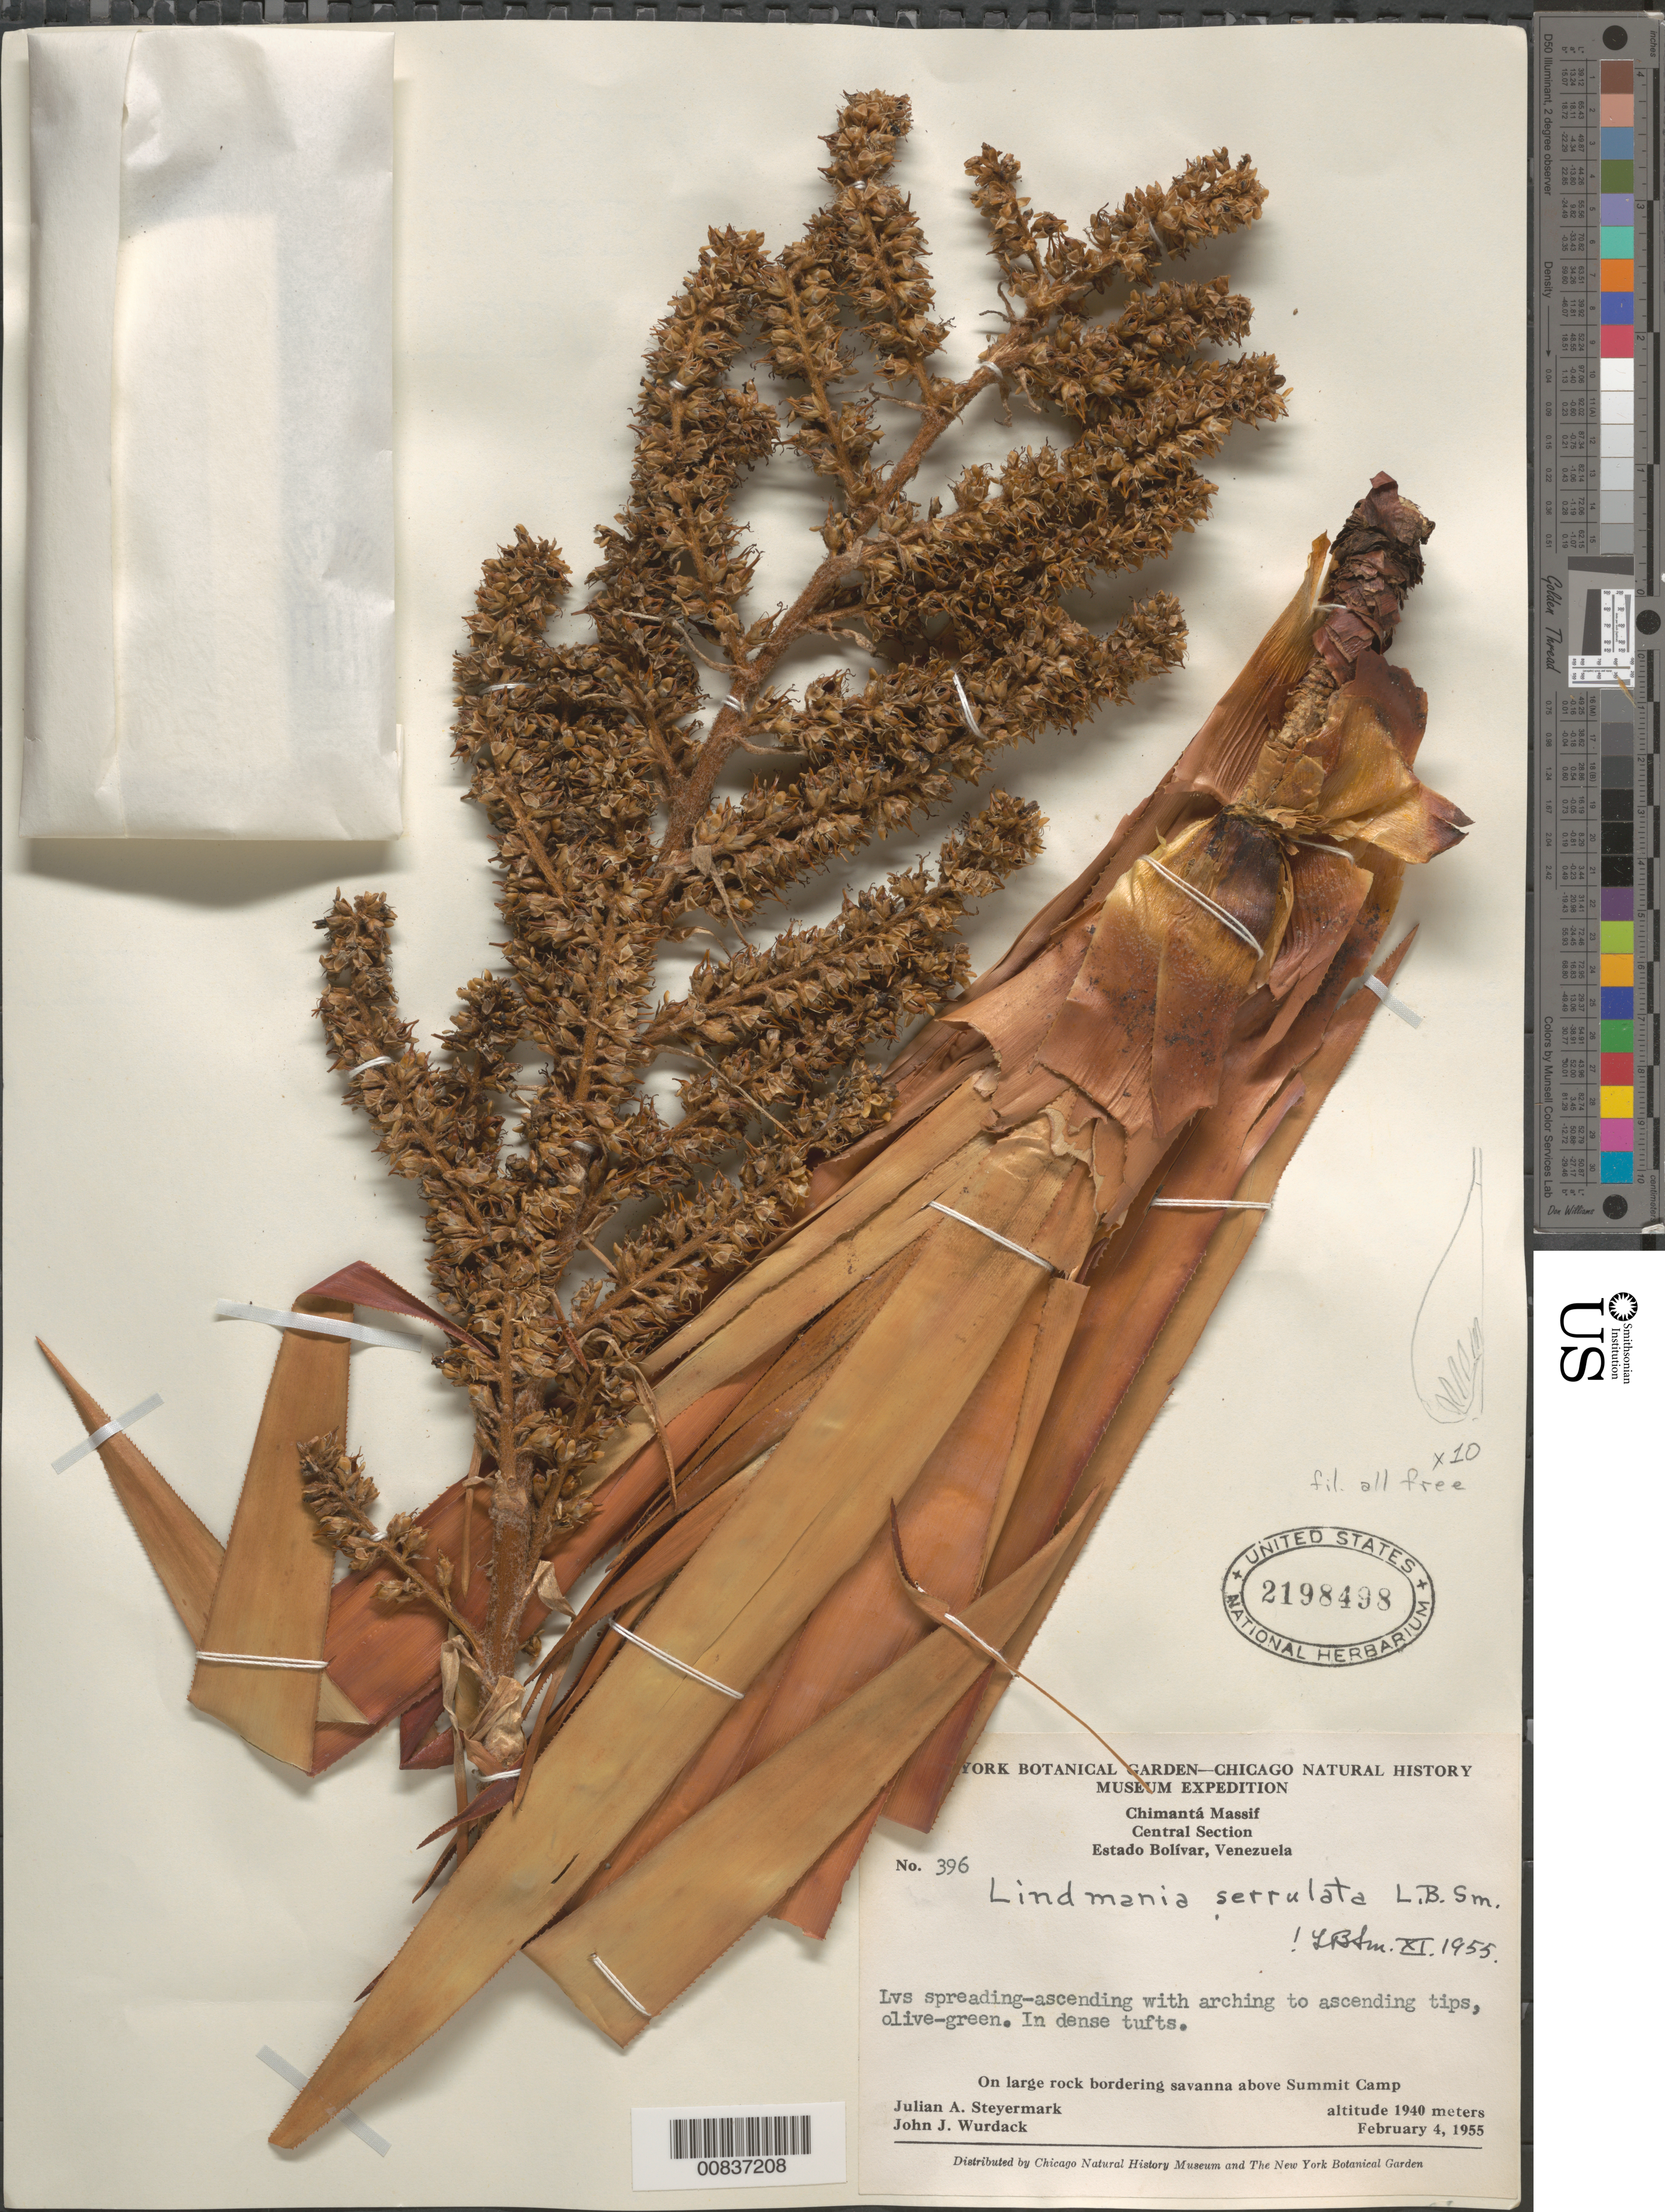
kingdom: Plantae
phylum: Tracheophyta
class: Liliopsida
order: Poales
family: Bromeliaceae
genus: Lindmania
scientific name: Lindmania serrulata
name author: L.B. Sm.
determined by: Smith, Lyman B., (US), NMNH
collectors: J. Steyermark & J. J. Wurdack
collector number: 55 396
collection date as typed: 4-Feb-55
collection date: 1955-02-04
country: Venezuela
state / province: Bolívar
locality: Chimantá Massif, Central Section, Summit Camp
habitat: On large rock bordering savanna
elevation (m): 1940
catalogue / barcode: US 2198498